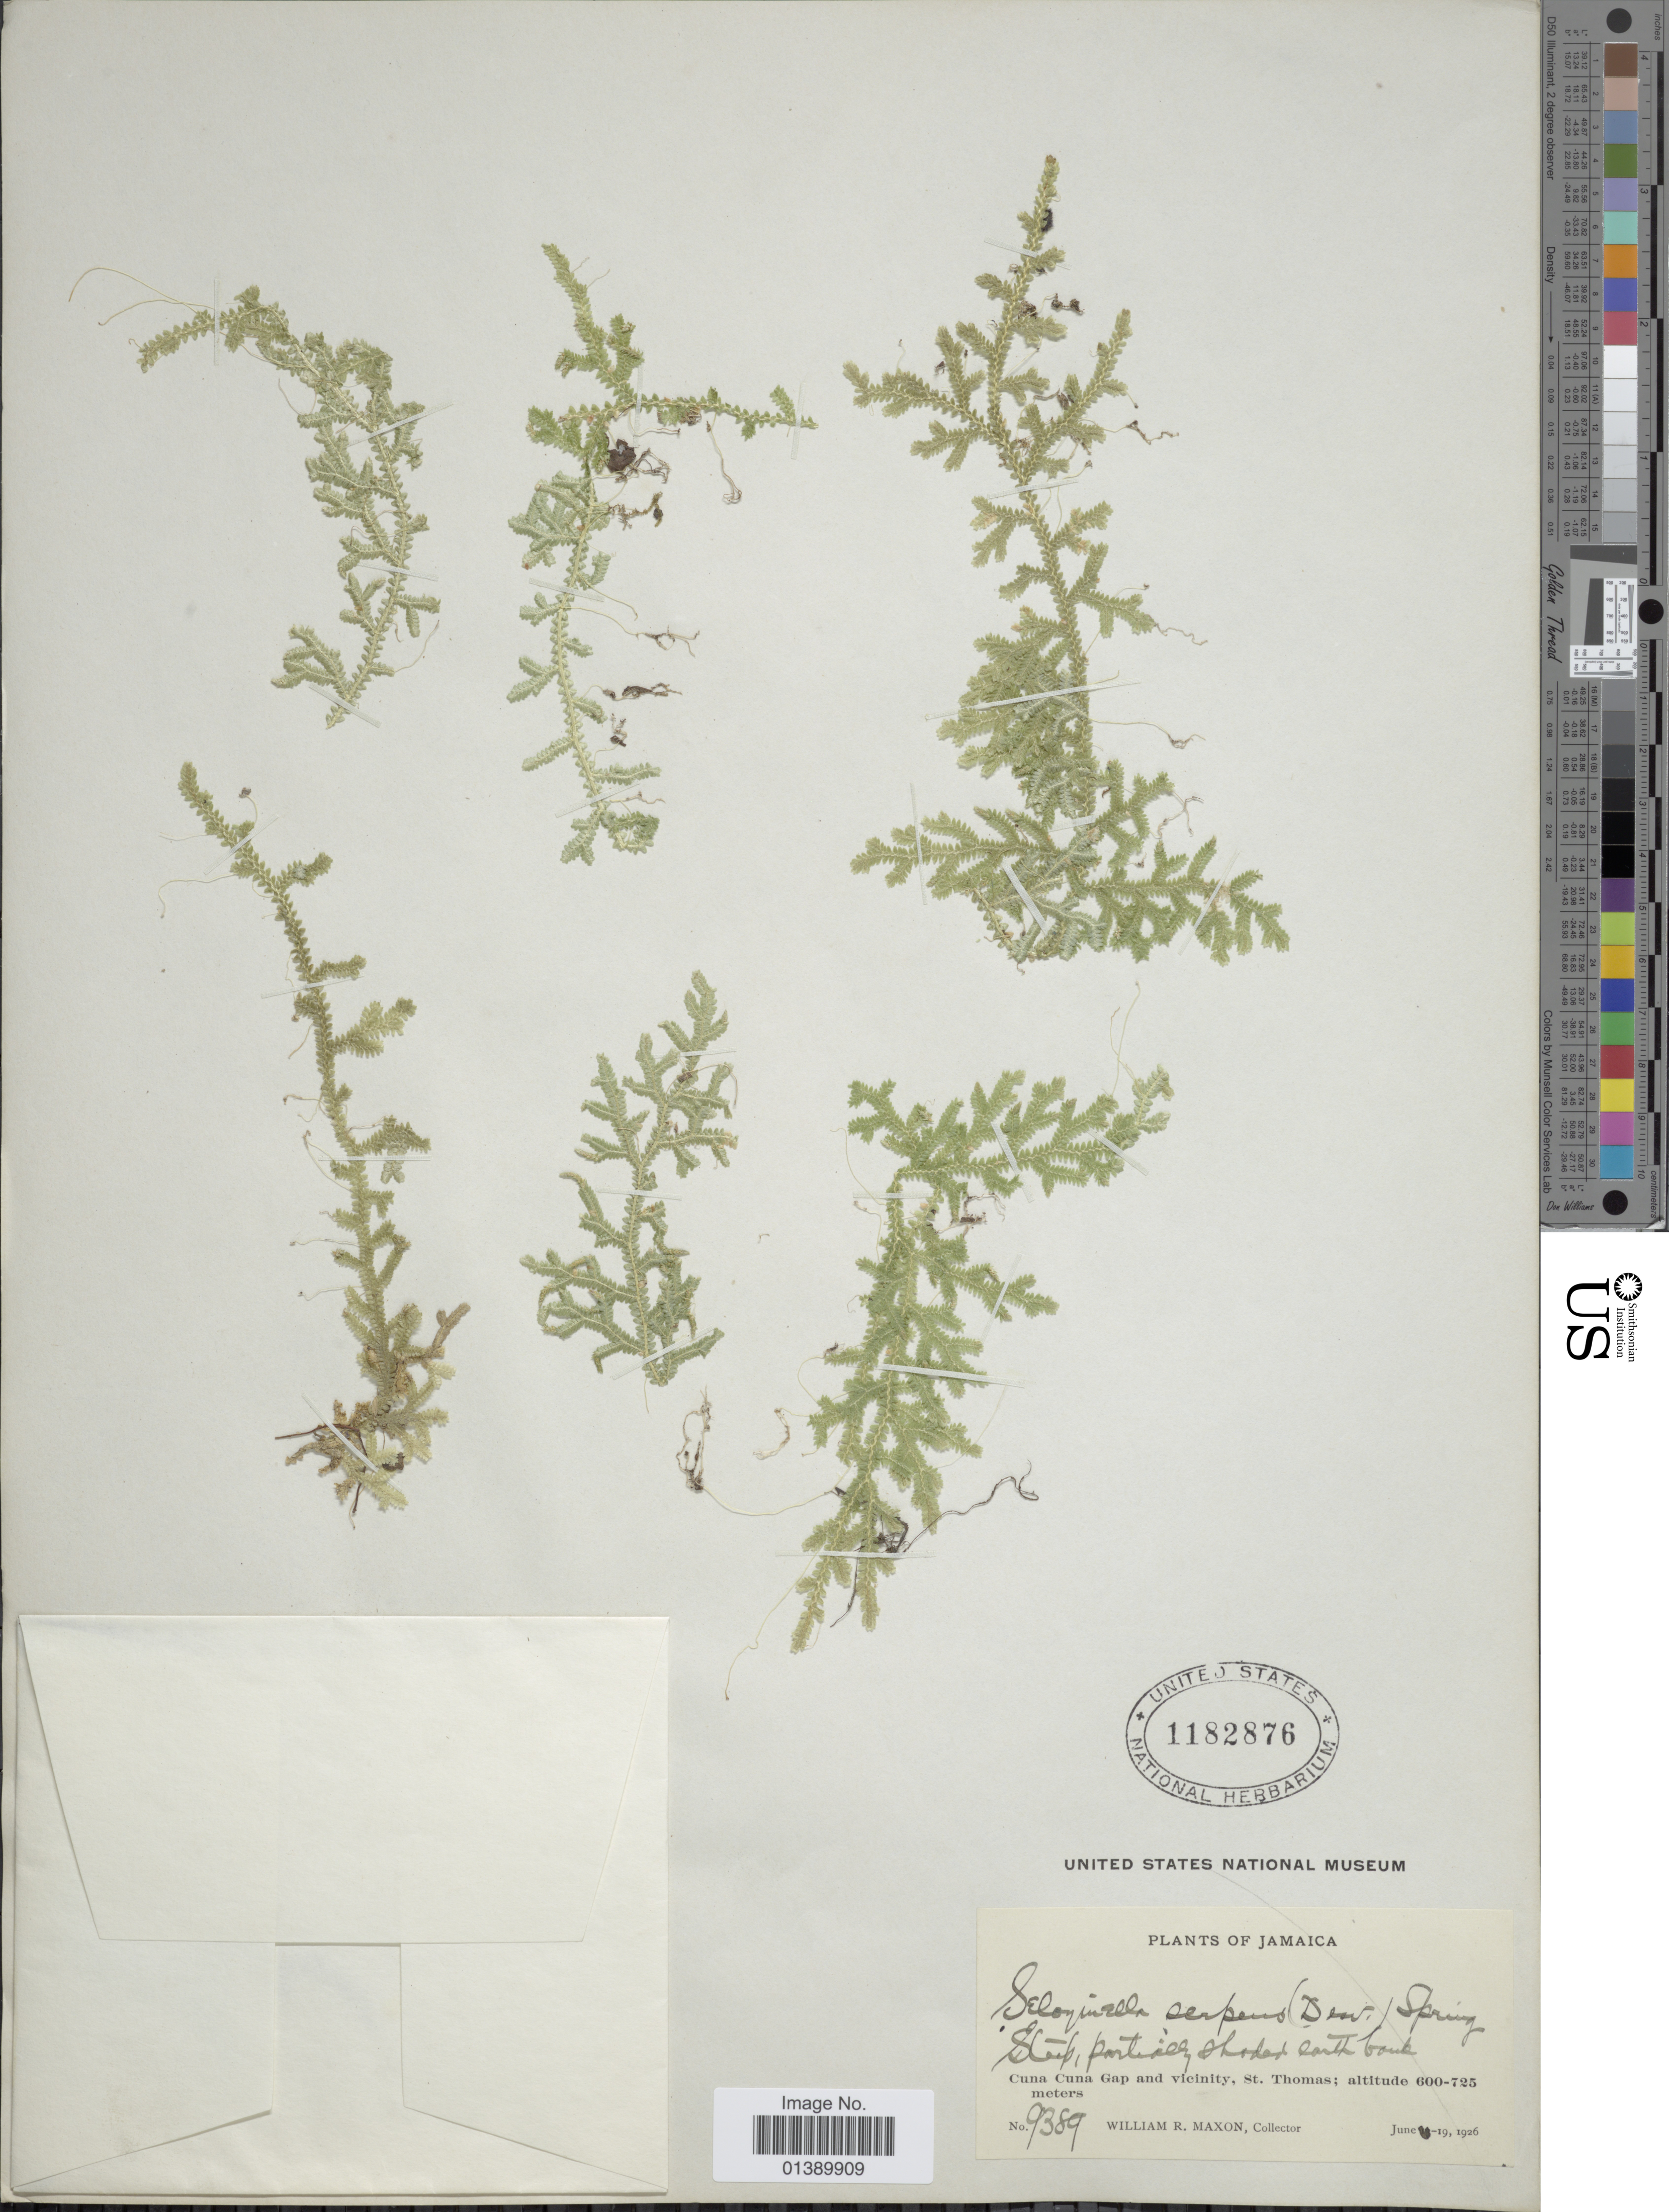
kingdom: Plantae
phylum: Tracheophyta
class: Lycopodiopsida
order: Selaginellales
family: Selaginellaceae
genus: Selaginella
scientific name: Selaginella serpens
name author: (Desv. ex Poir.) Spring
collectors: W. R. Maxon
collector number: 9398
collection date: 1926-06-19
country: Jamaica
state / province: Saint Thomas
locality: Cuna Cuna Gap and vicinity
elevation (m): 600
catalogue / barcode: US 1182876